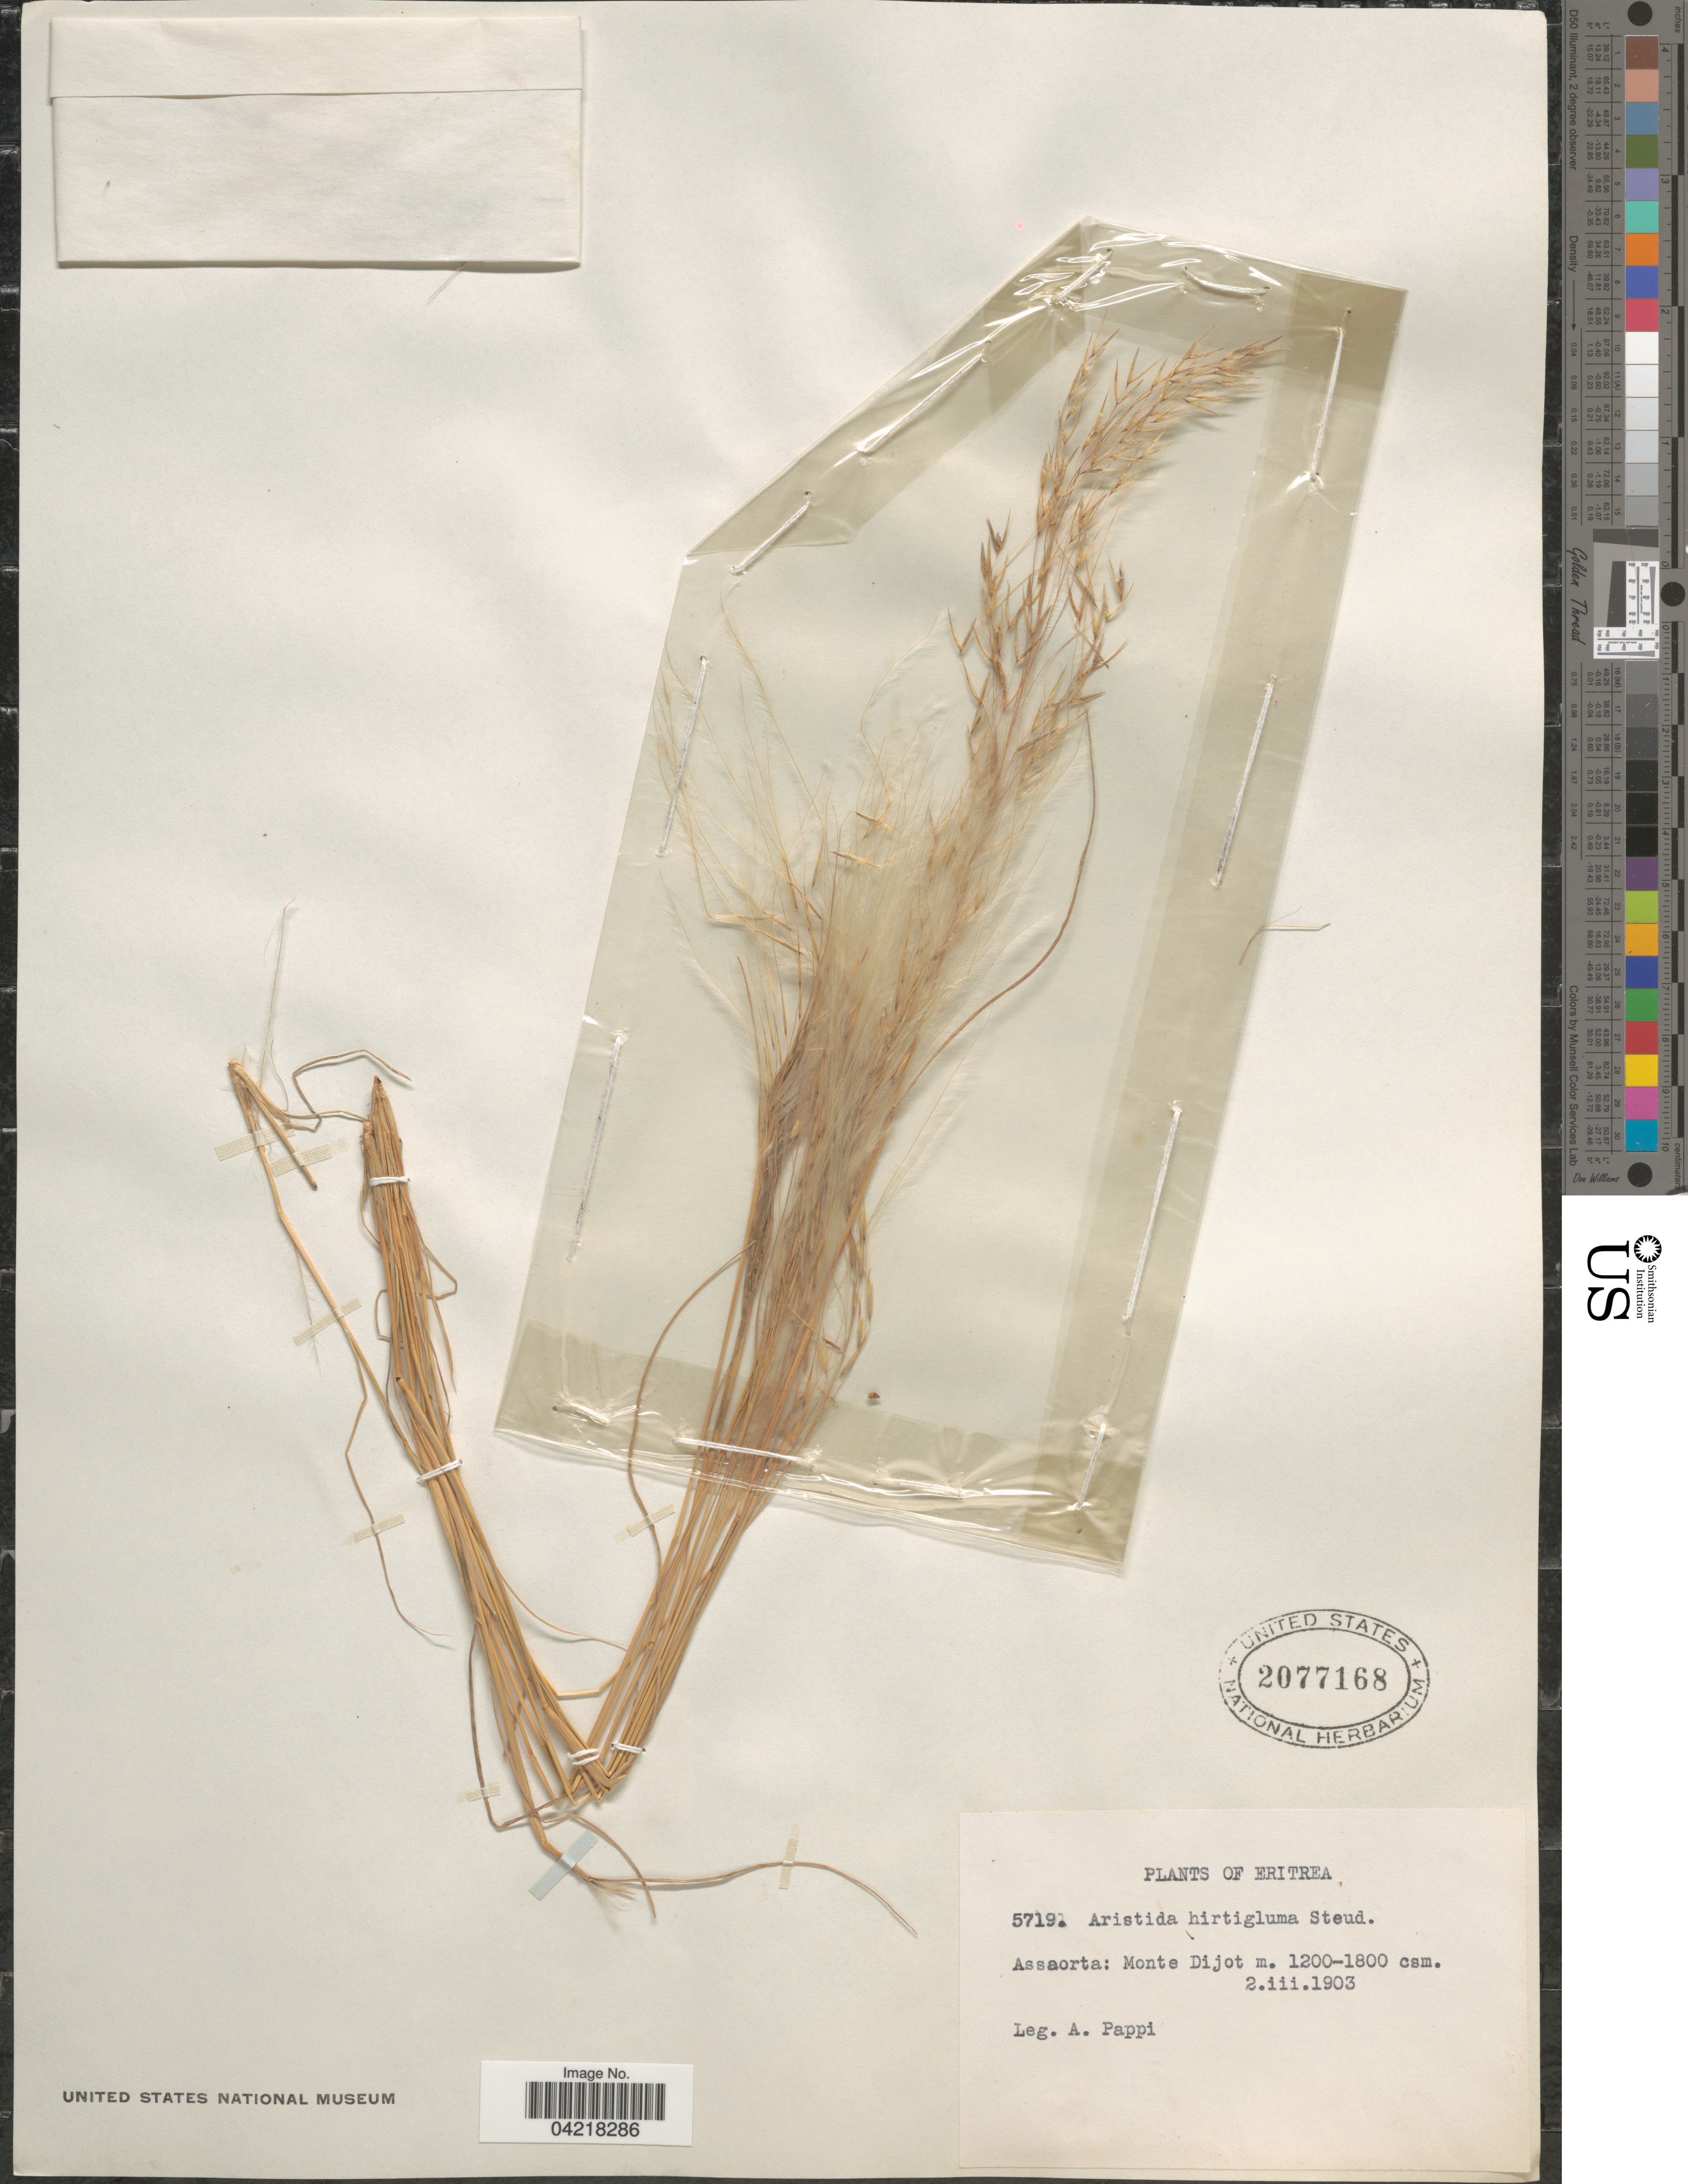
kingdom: Plantae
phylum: Tracheophyta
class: Liliopsida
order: Poales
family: Poaceae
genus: Stipagrostis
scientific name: Stipagrostis hirtigluma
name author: (Steud. ex Trin. & Rupr.) De Winter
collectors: A. Pappi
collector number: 5719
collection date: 1903-03-02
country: Eritrea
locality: Assaorta: Monte Dijot.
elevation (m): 1200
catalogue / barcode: US 2077168